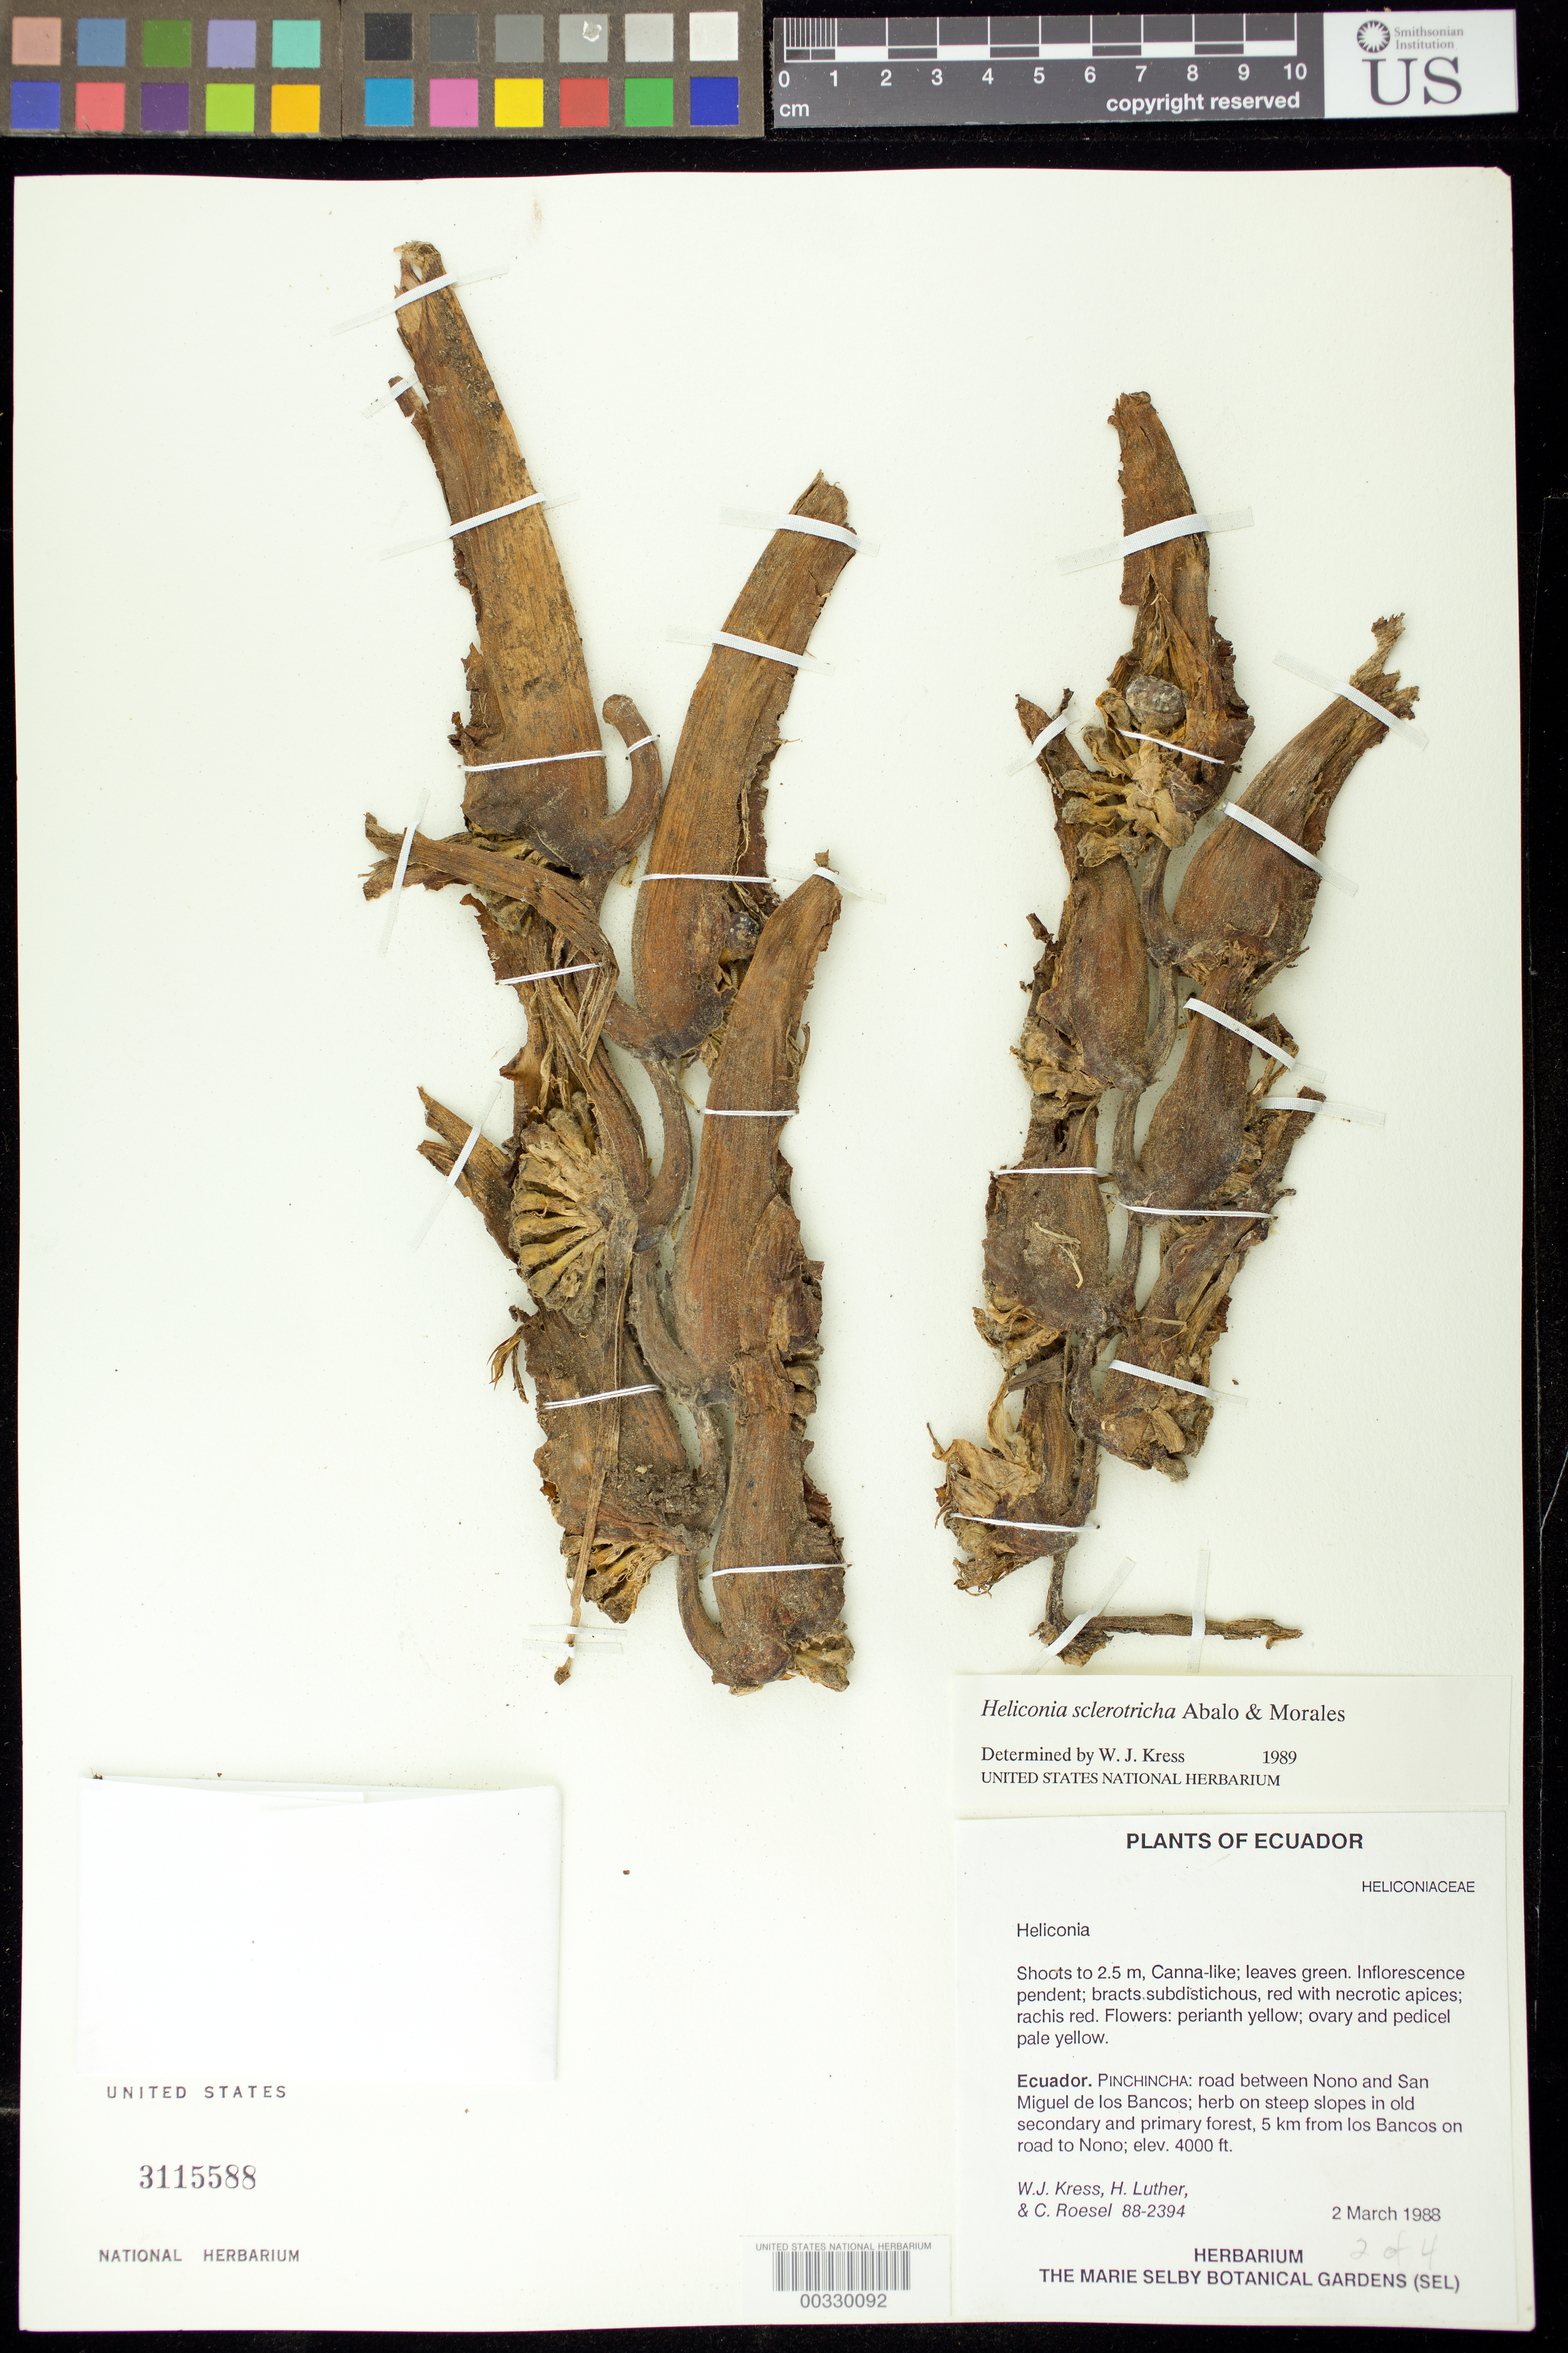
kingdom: Plantae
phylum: Tracheophyta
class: Liliopsida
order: Zingiberales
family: Heliconiaceae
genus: Heliconia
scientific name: Heliconia sclerotricha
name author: Abalo & G. Morales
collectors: W. J. Kress, Harry E. Luther & C. S. Roesel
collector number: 88-2394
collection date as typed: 02 Mar 1988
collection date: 1988-03-02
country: Ecuador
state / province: Pichincha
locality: Road between nono and Sal Miguel de los Bancos, 5 km from los Bancos on road to nono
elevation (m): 1219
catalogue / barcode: US 3115588